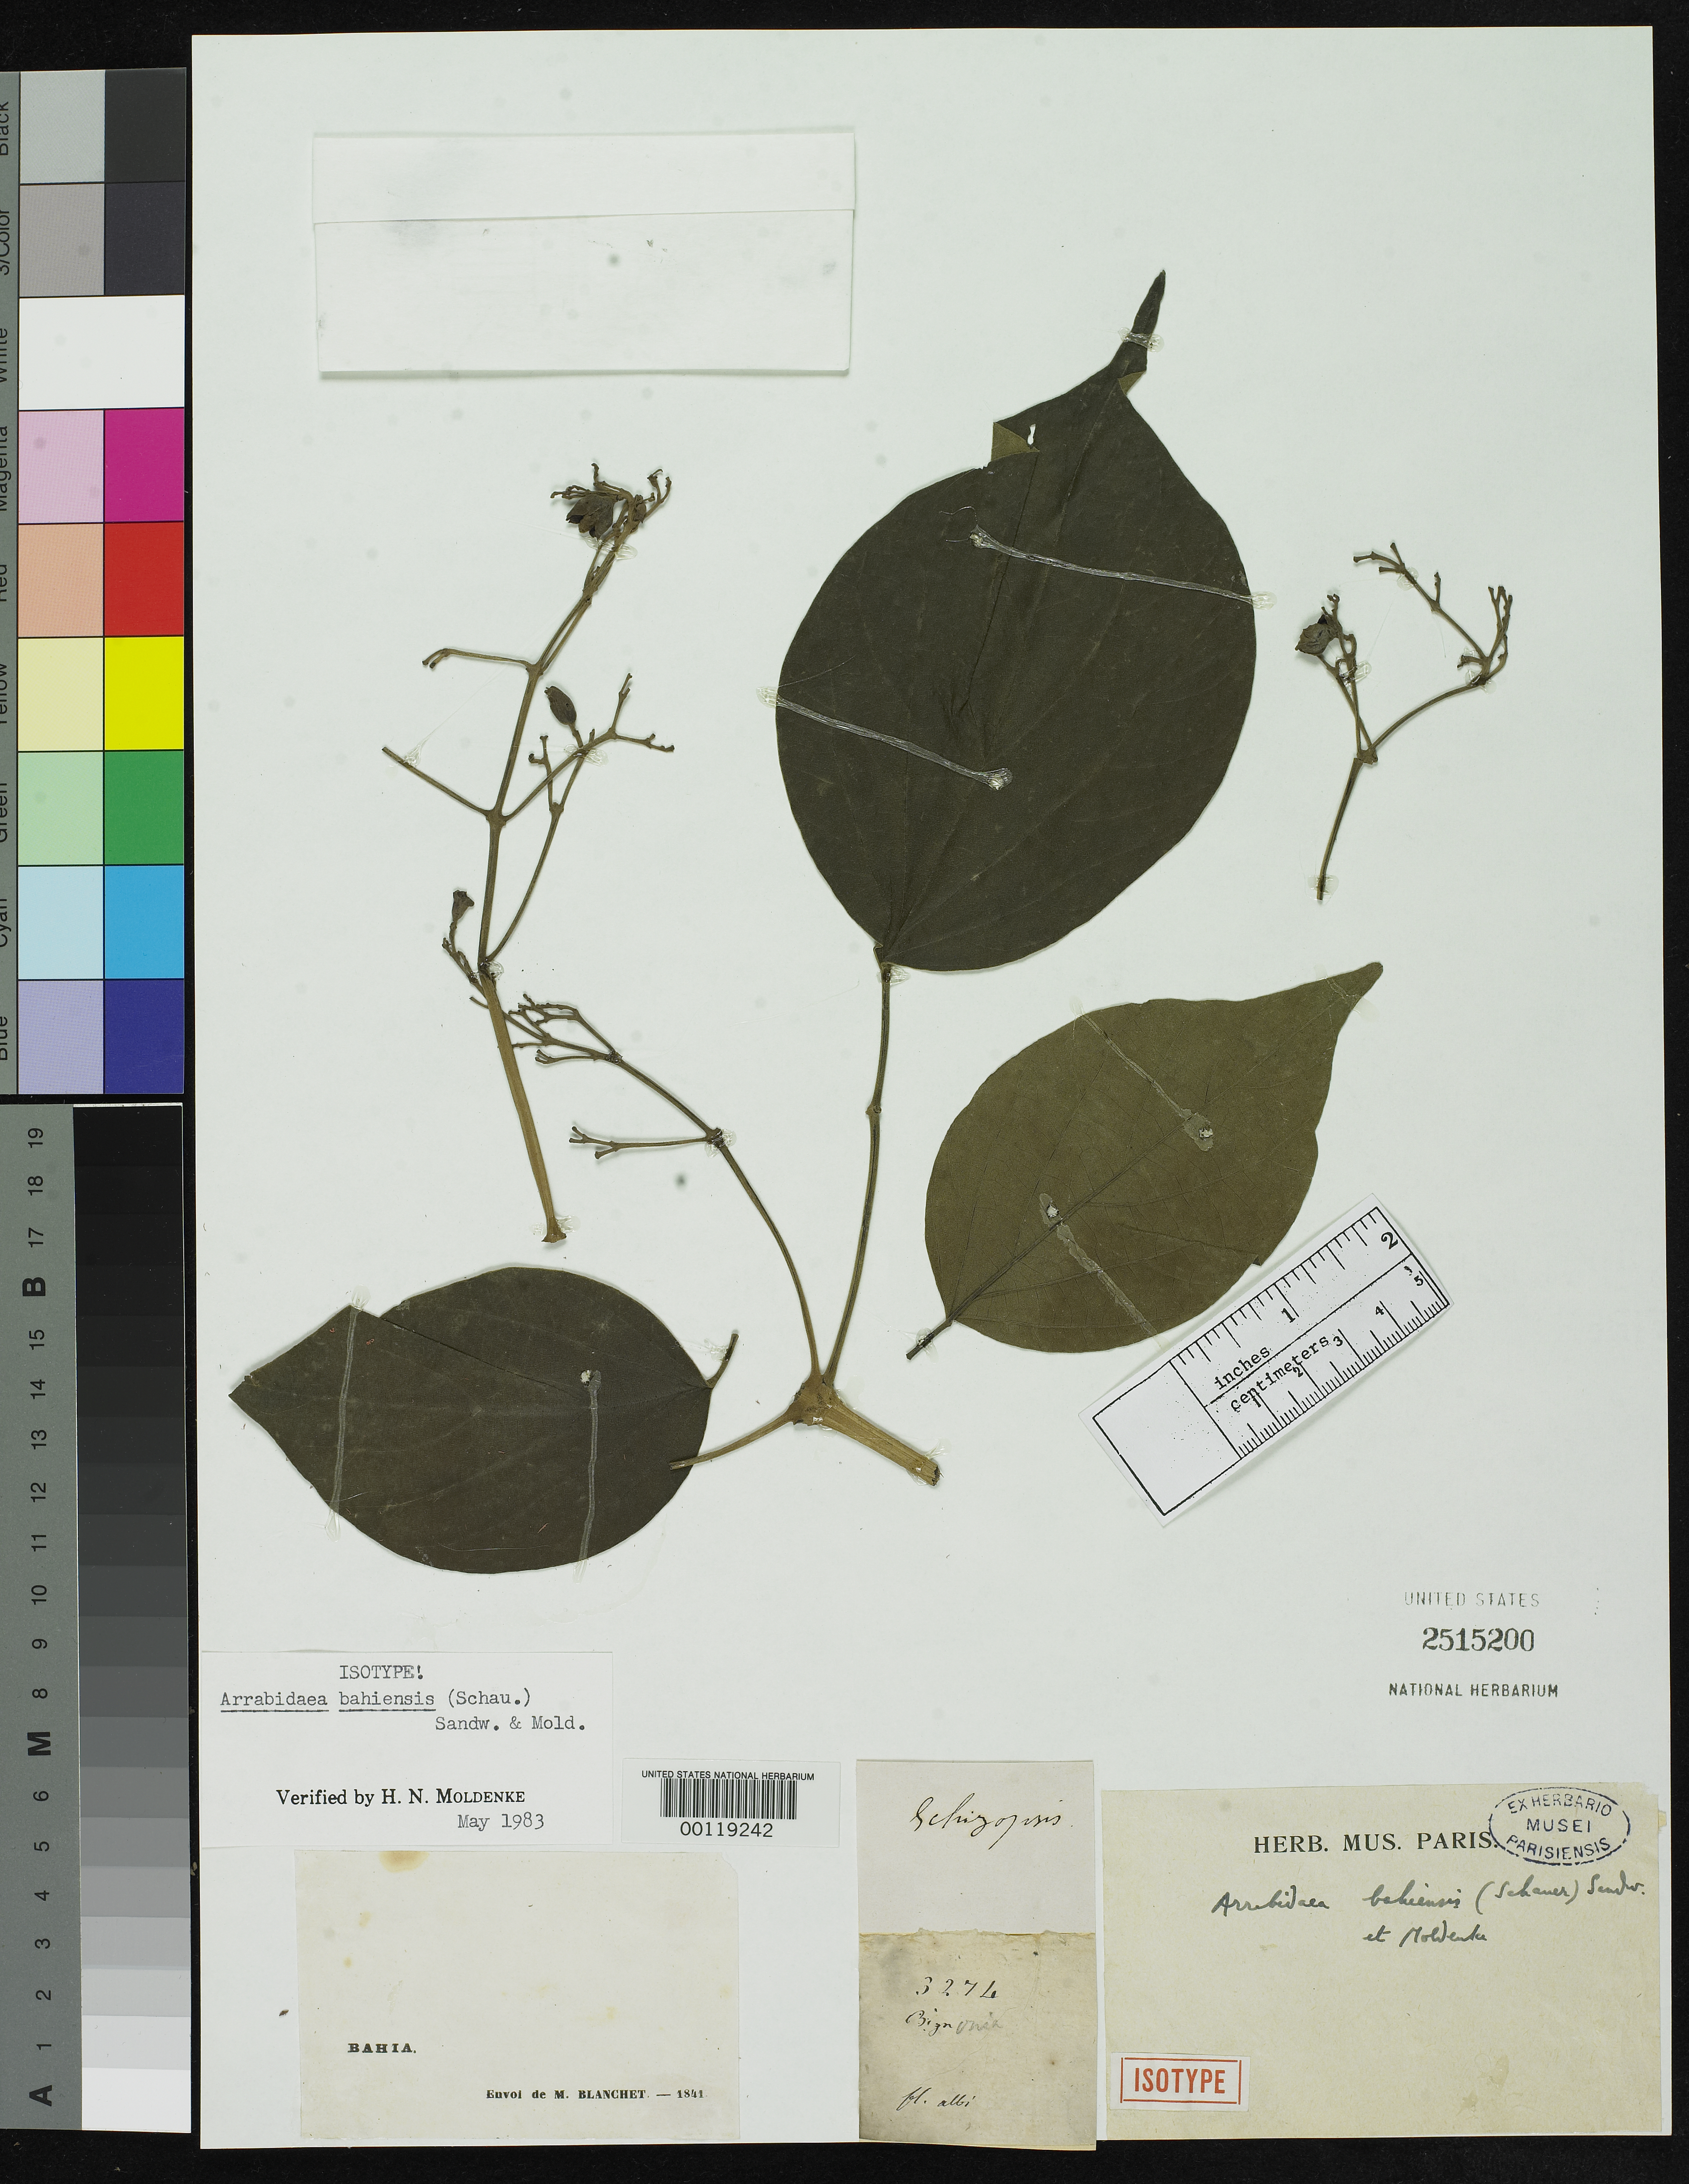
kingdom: Plantae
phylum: Tracheophyta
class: Magnoliopsida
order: Lamiales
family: Lamiaceae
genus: Vitex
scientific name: Vitex bahiensis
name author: Schauer in DC.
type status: Isotype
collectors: J. Blanchet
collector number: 3274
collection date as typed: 1841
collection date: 1841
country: Brazil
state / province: Bahia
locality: Soteropolis.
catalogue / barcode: US 2515200